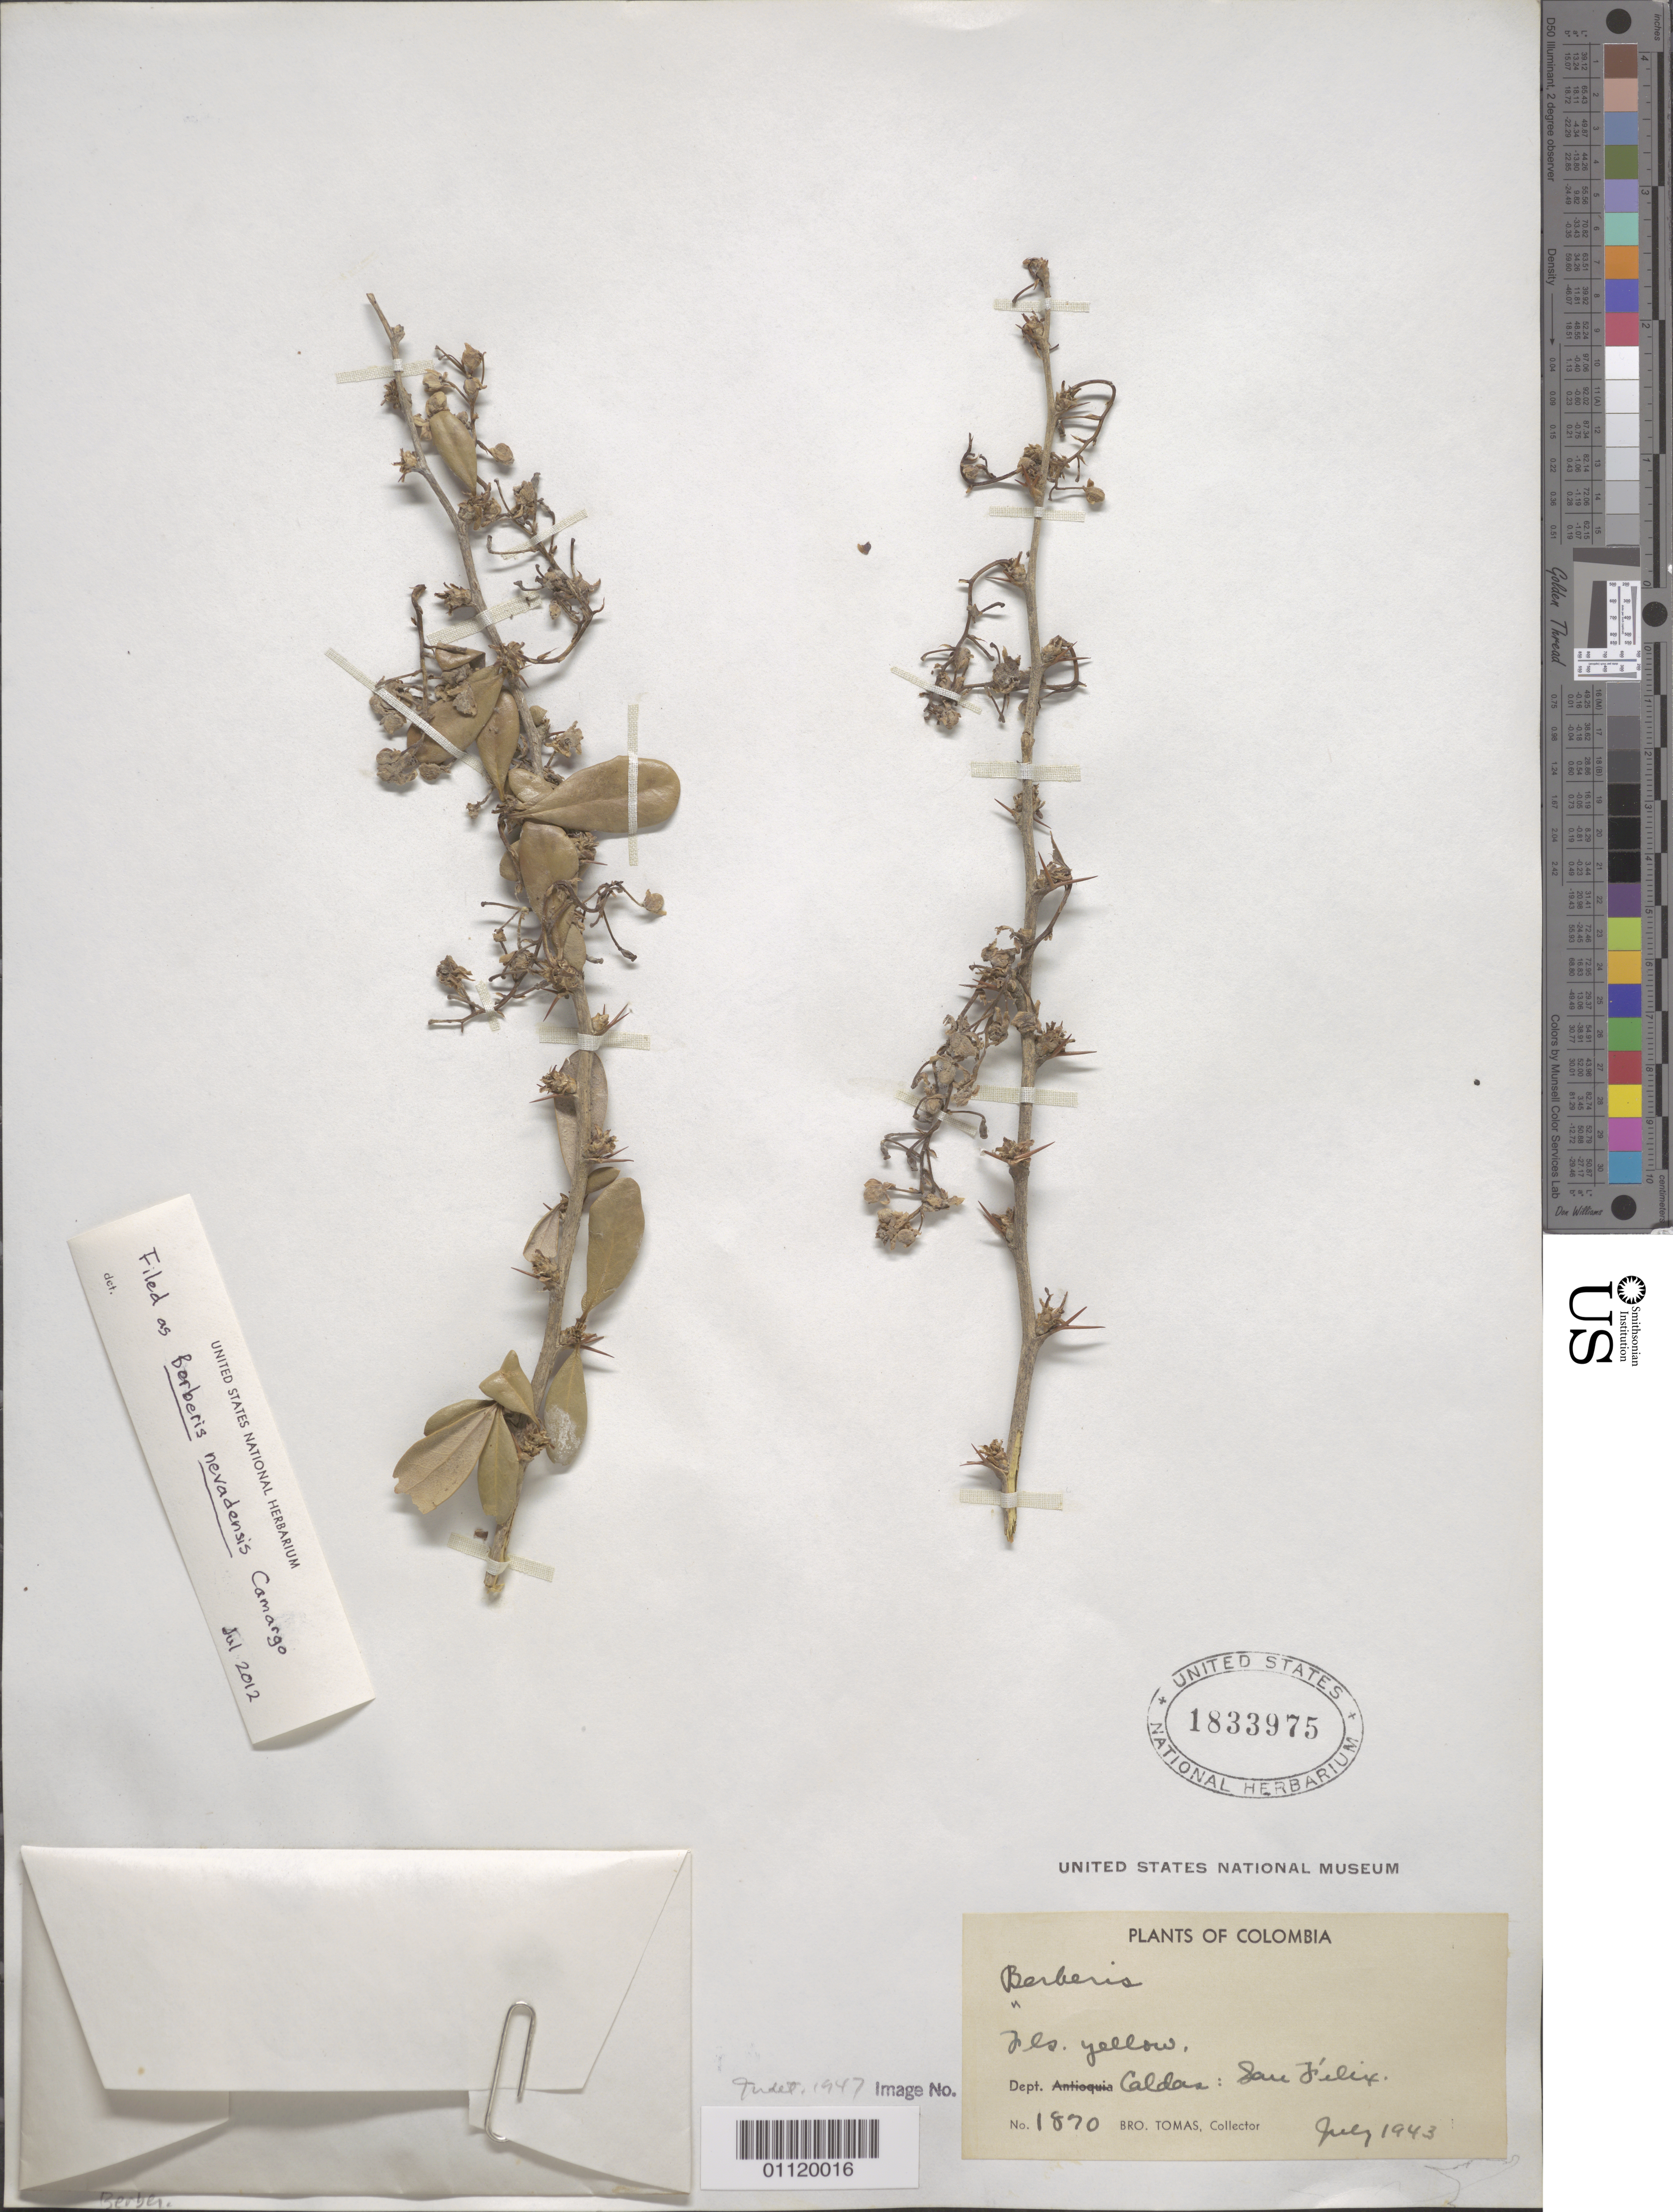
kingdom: Plantae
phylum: Tracheophyta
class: Magnoliopsida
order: Ranunculales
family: Berberidaceae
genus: Berberis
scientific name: Berberis nevadensis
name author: L.A. Camargo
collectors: B. Tomas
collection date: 1943-07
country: Colombia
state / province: Caldas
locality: San Felix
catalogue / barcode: US 1833975